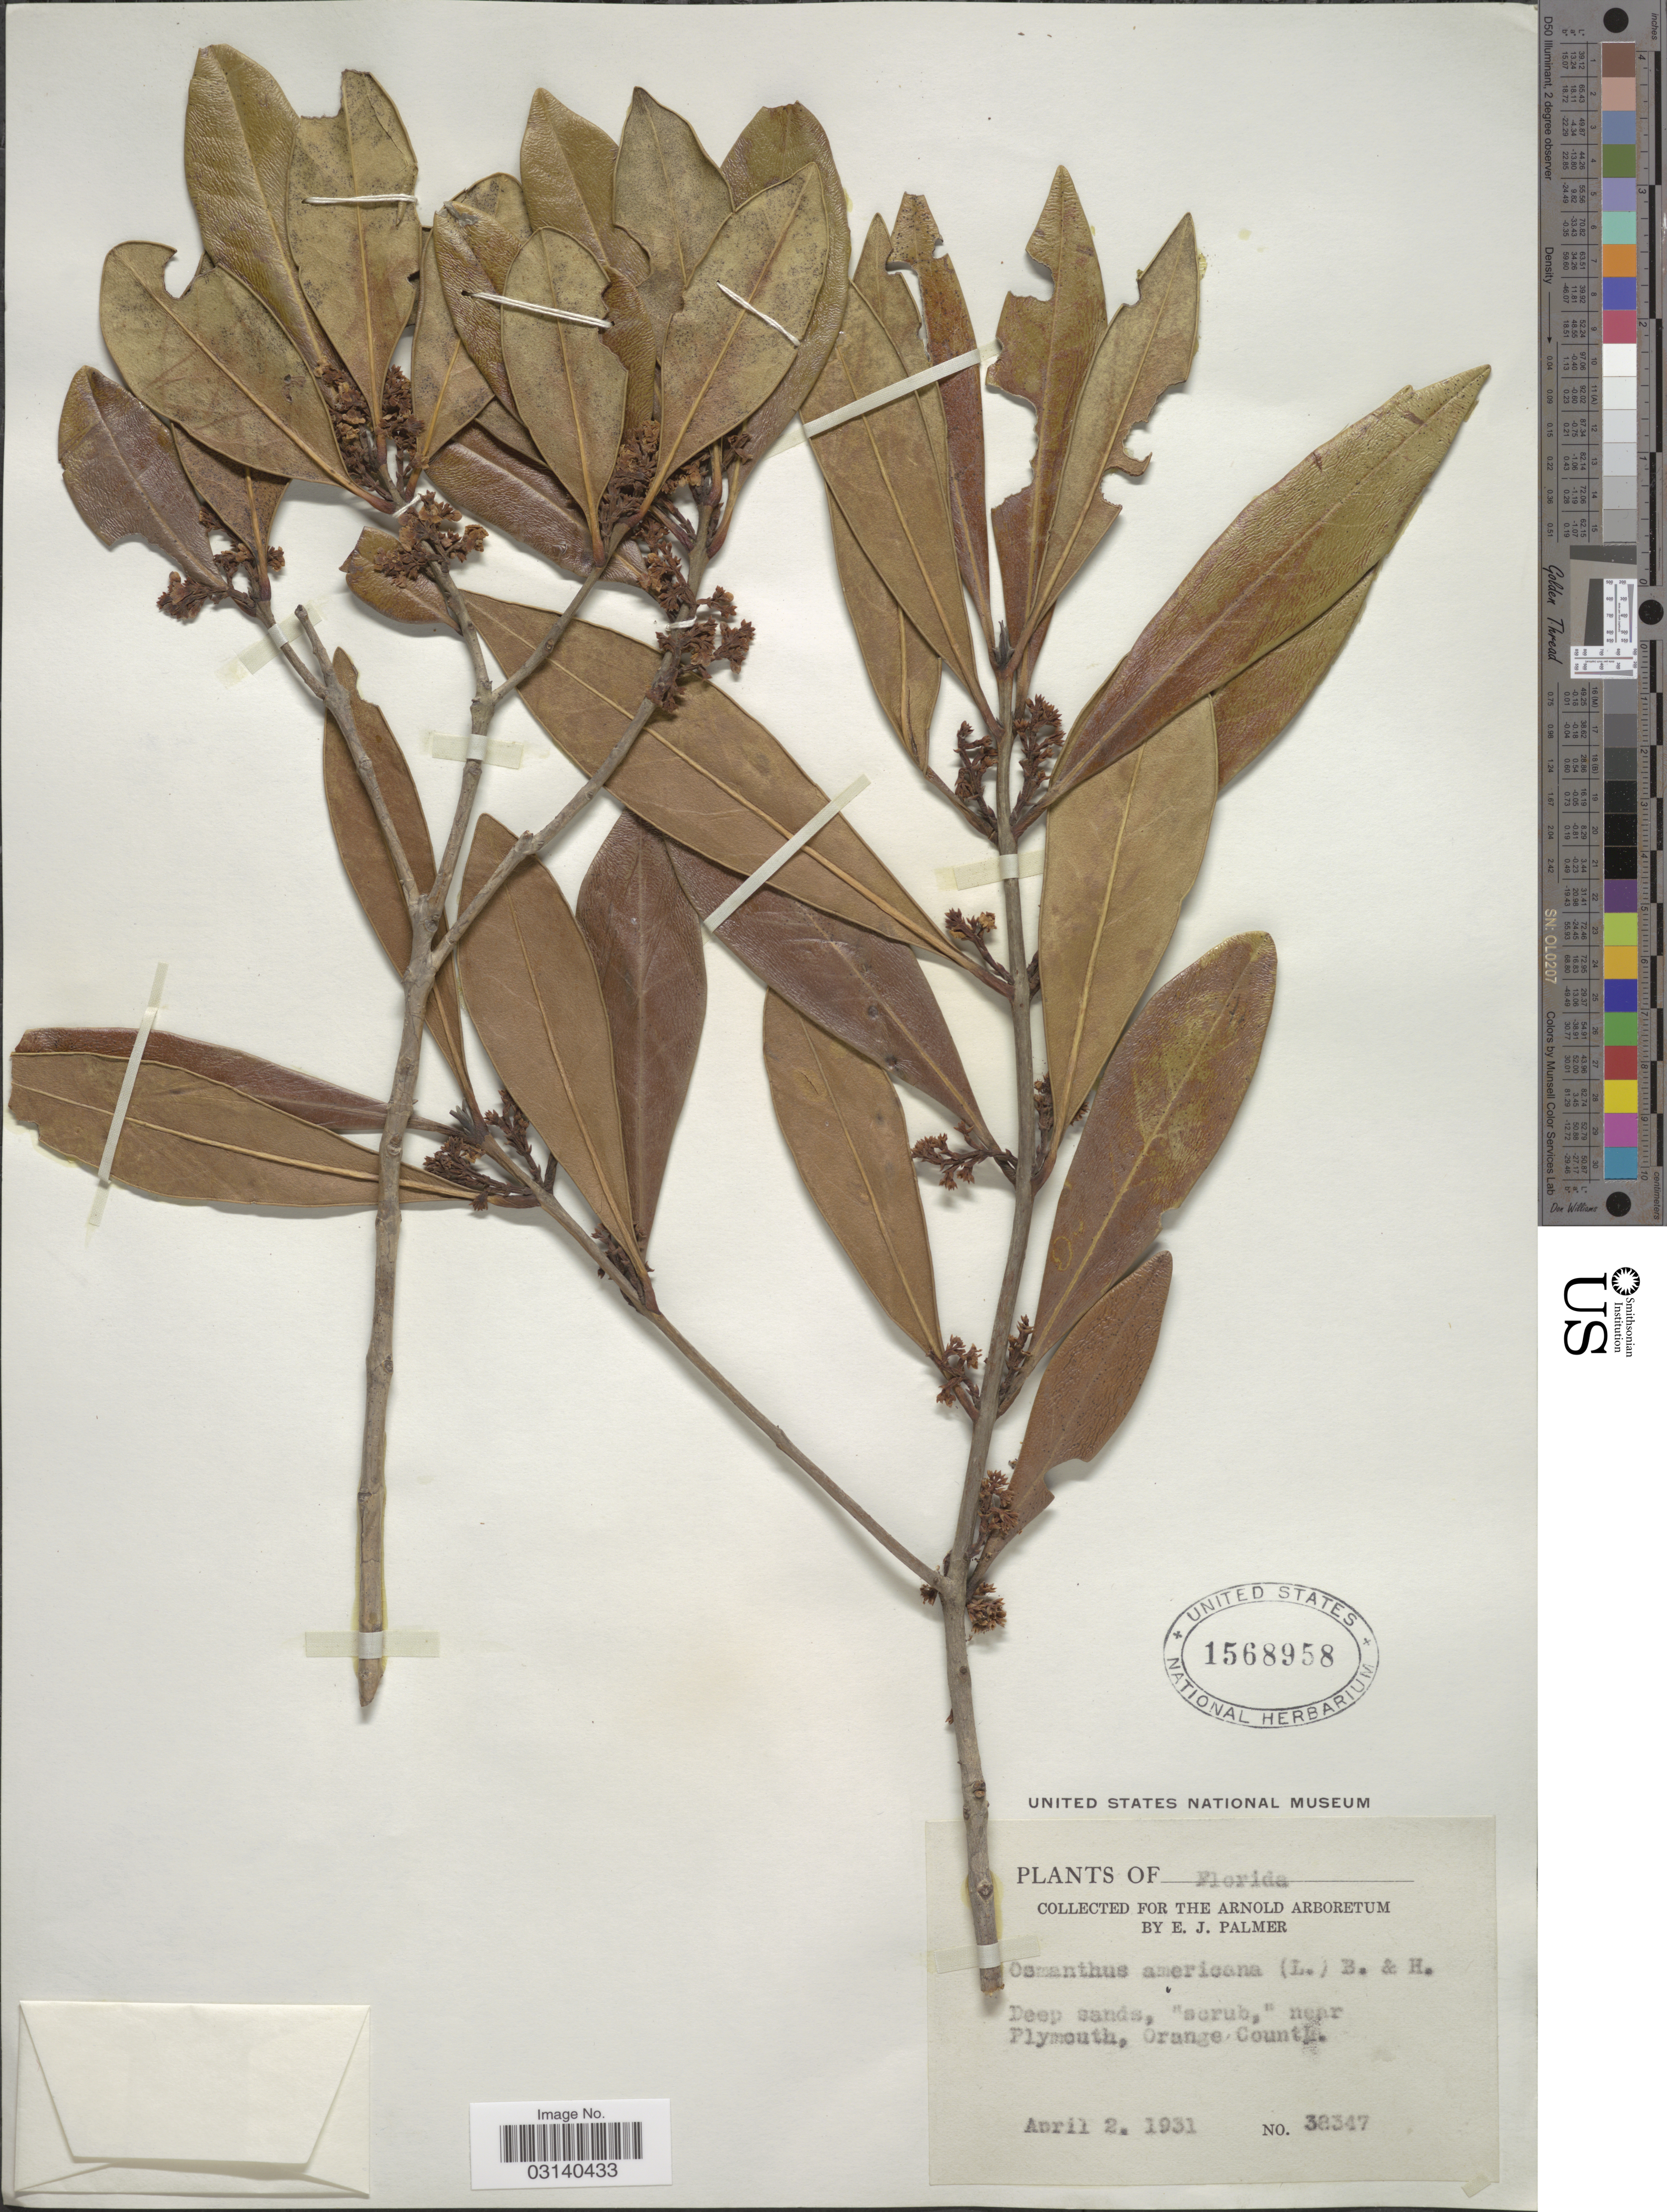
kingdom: Plantae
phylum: Tracheophyta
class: Magnoliopsida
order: Lamiales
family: Oleaceae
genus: Osmanthus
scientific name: Osmanthus americanus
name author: (L.) A. Gray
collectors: E. J. Palmer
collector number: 38347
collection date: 1931-04-02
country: United States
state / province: Florida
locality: Near Plymouth, Orange County.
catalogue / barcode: US 1568958